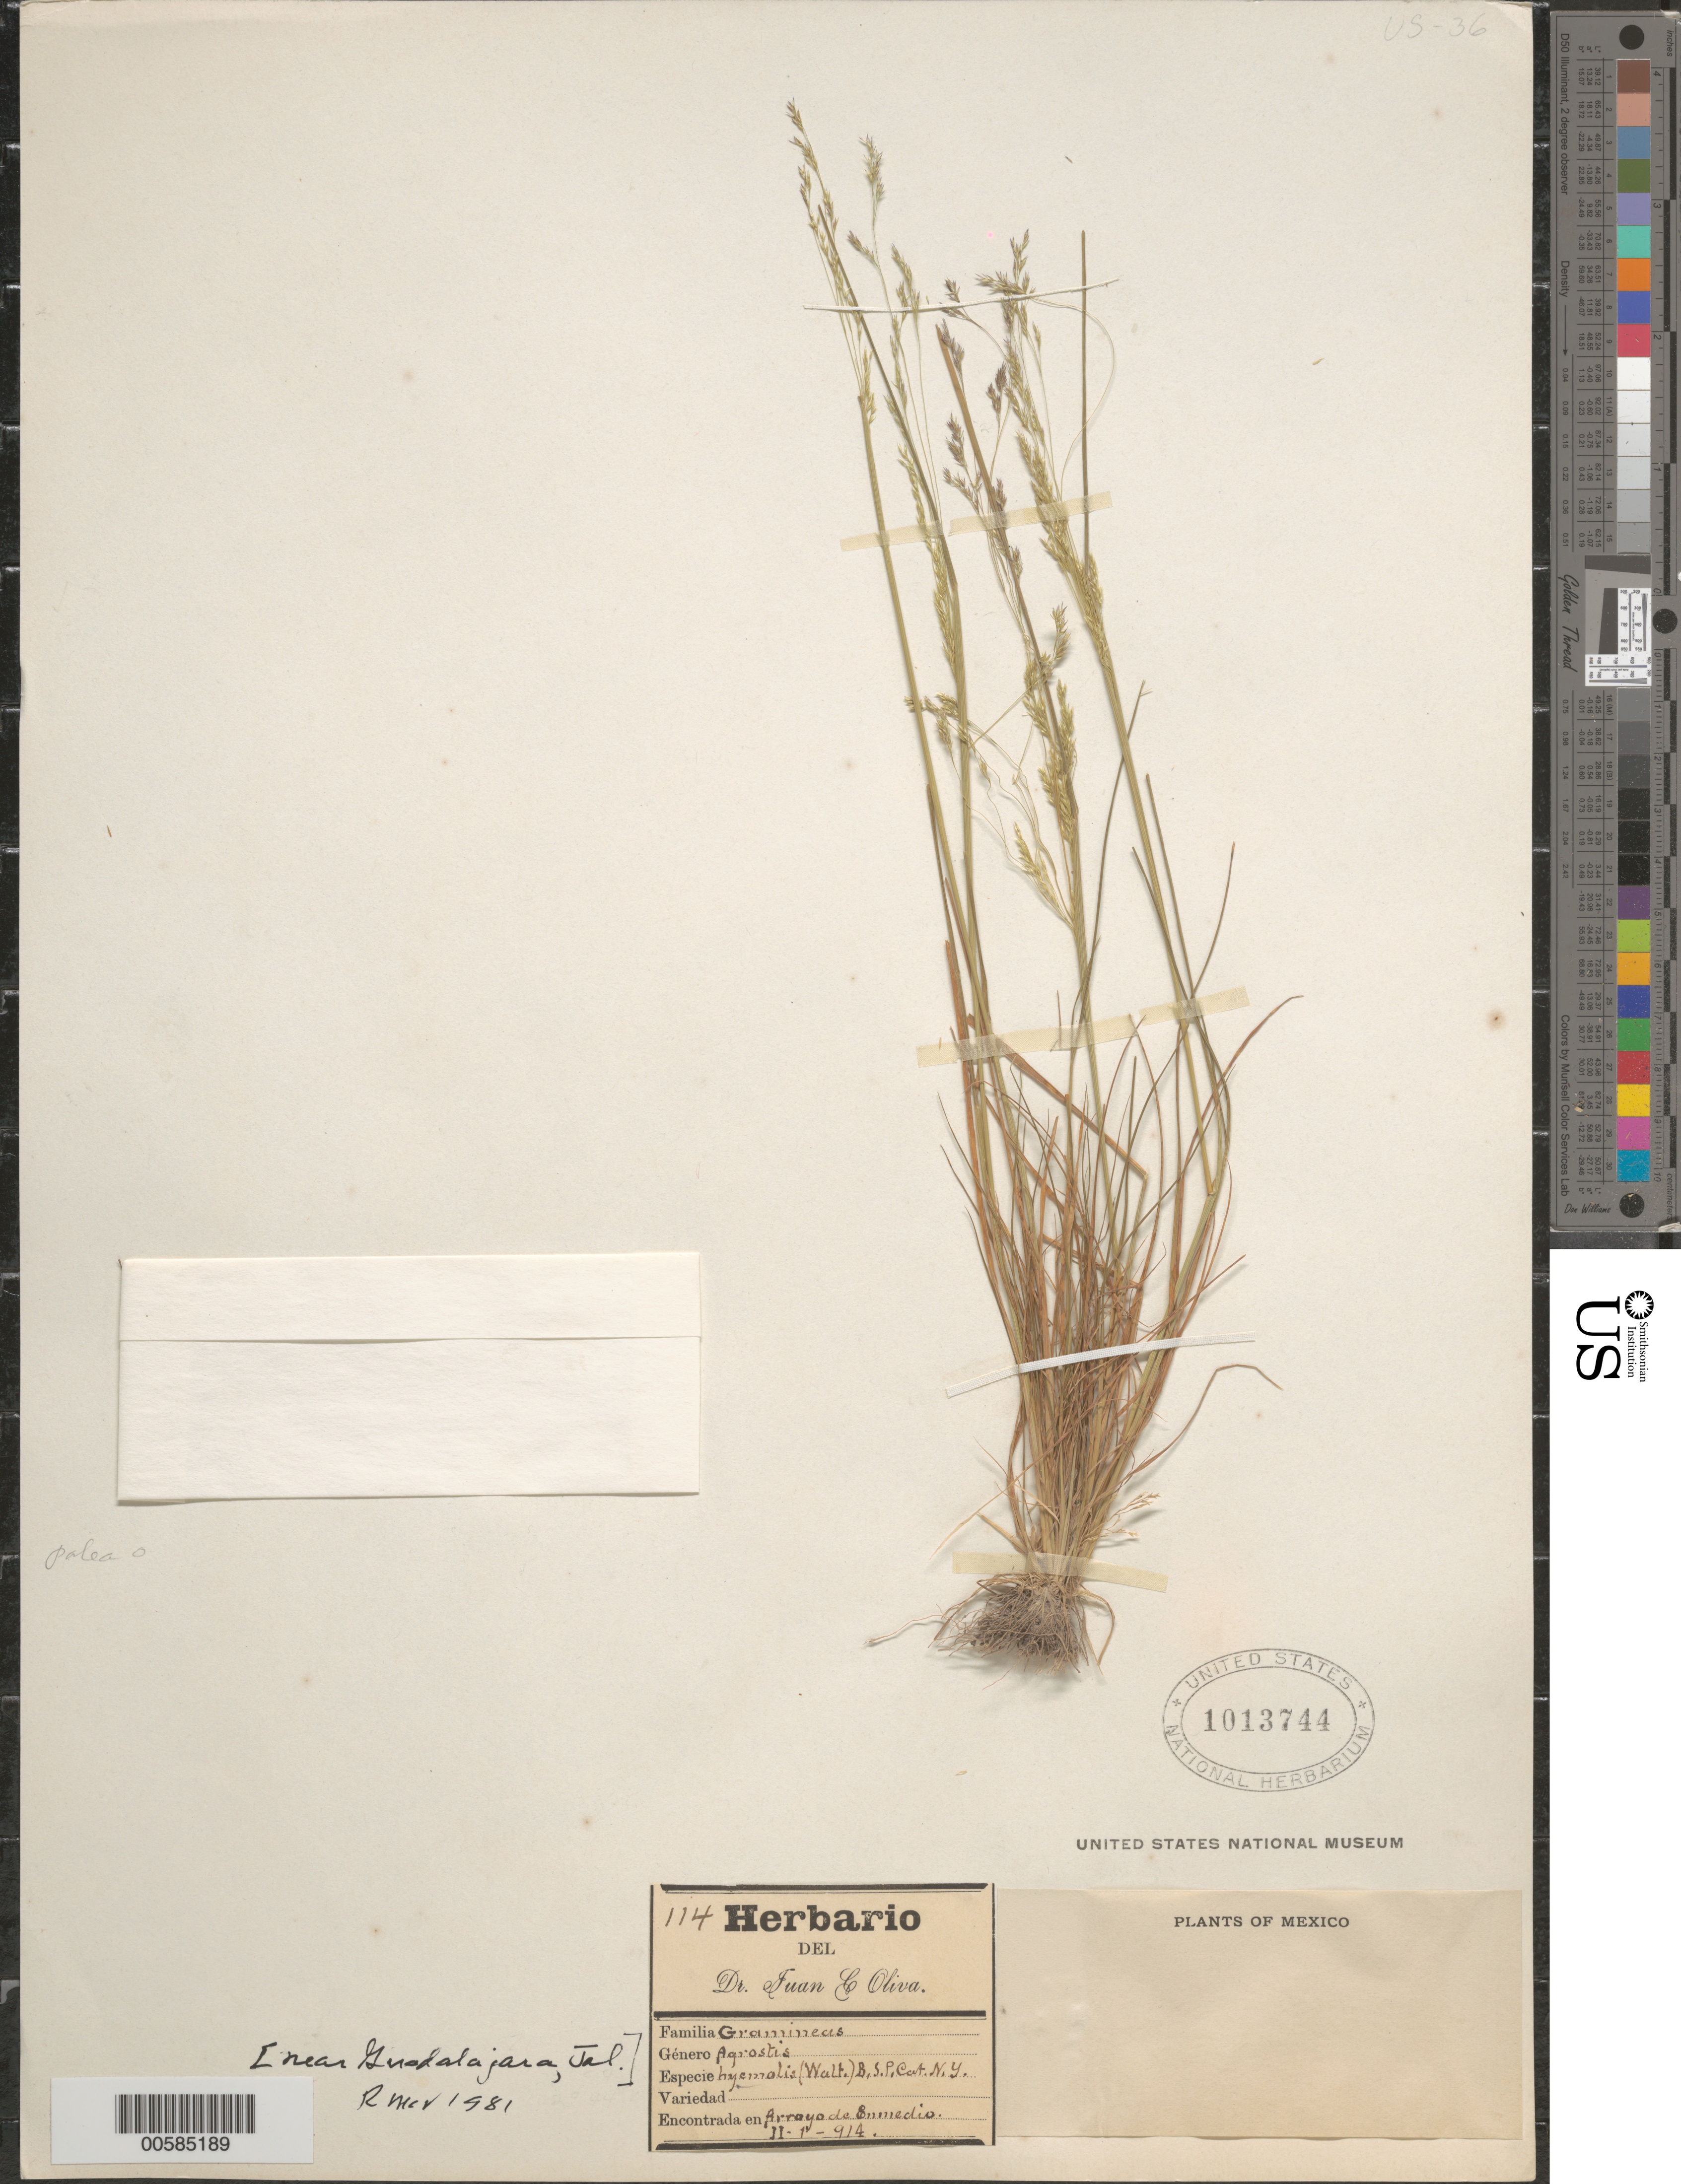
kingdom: Plantae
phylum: Tracheophyta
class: Liliopsida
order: Poales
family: Poaceae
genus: Agrostis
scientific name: Agrostis sp.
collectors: J. C. Oliva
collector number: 114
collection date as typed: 11 Jan 1914 or 1 Nov 1914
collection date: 1914-01-11 or 1914-11-01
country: Mexico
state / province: Jalisco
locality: Near Guadalajara, Arroyo de Sumedio.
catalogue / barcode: US 1013744